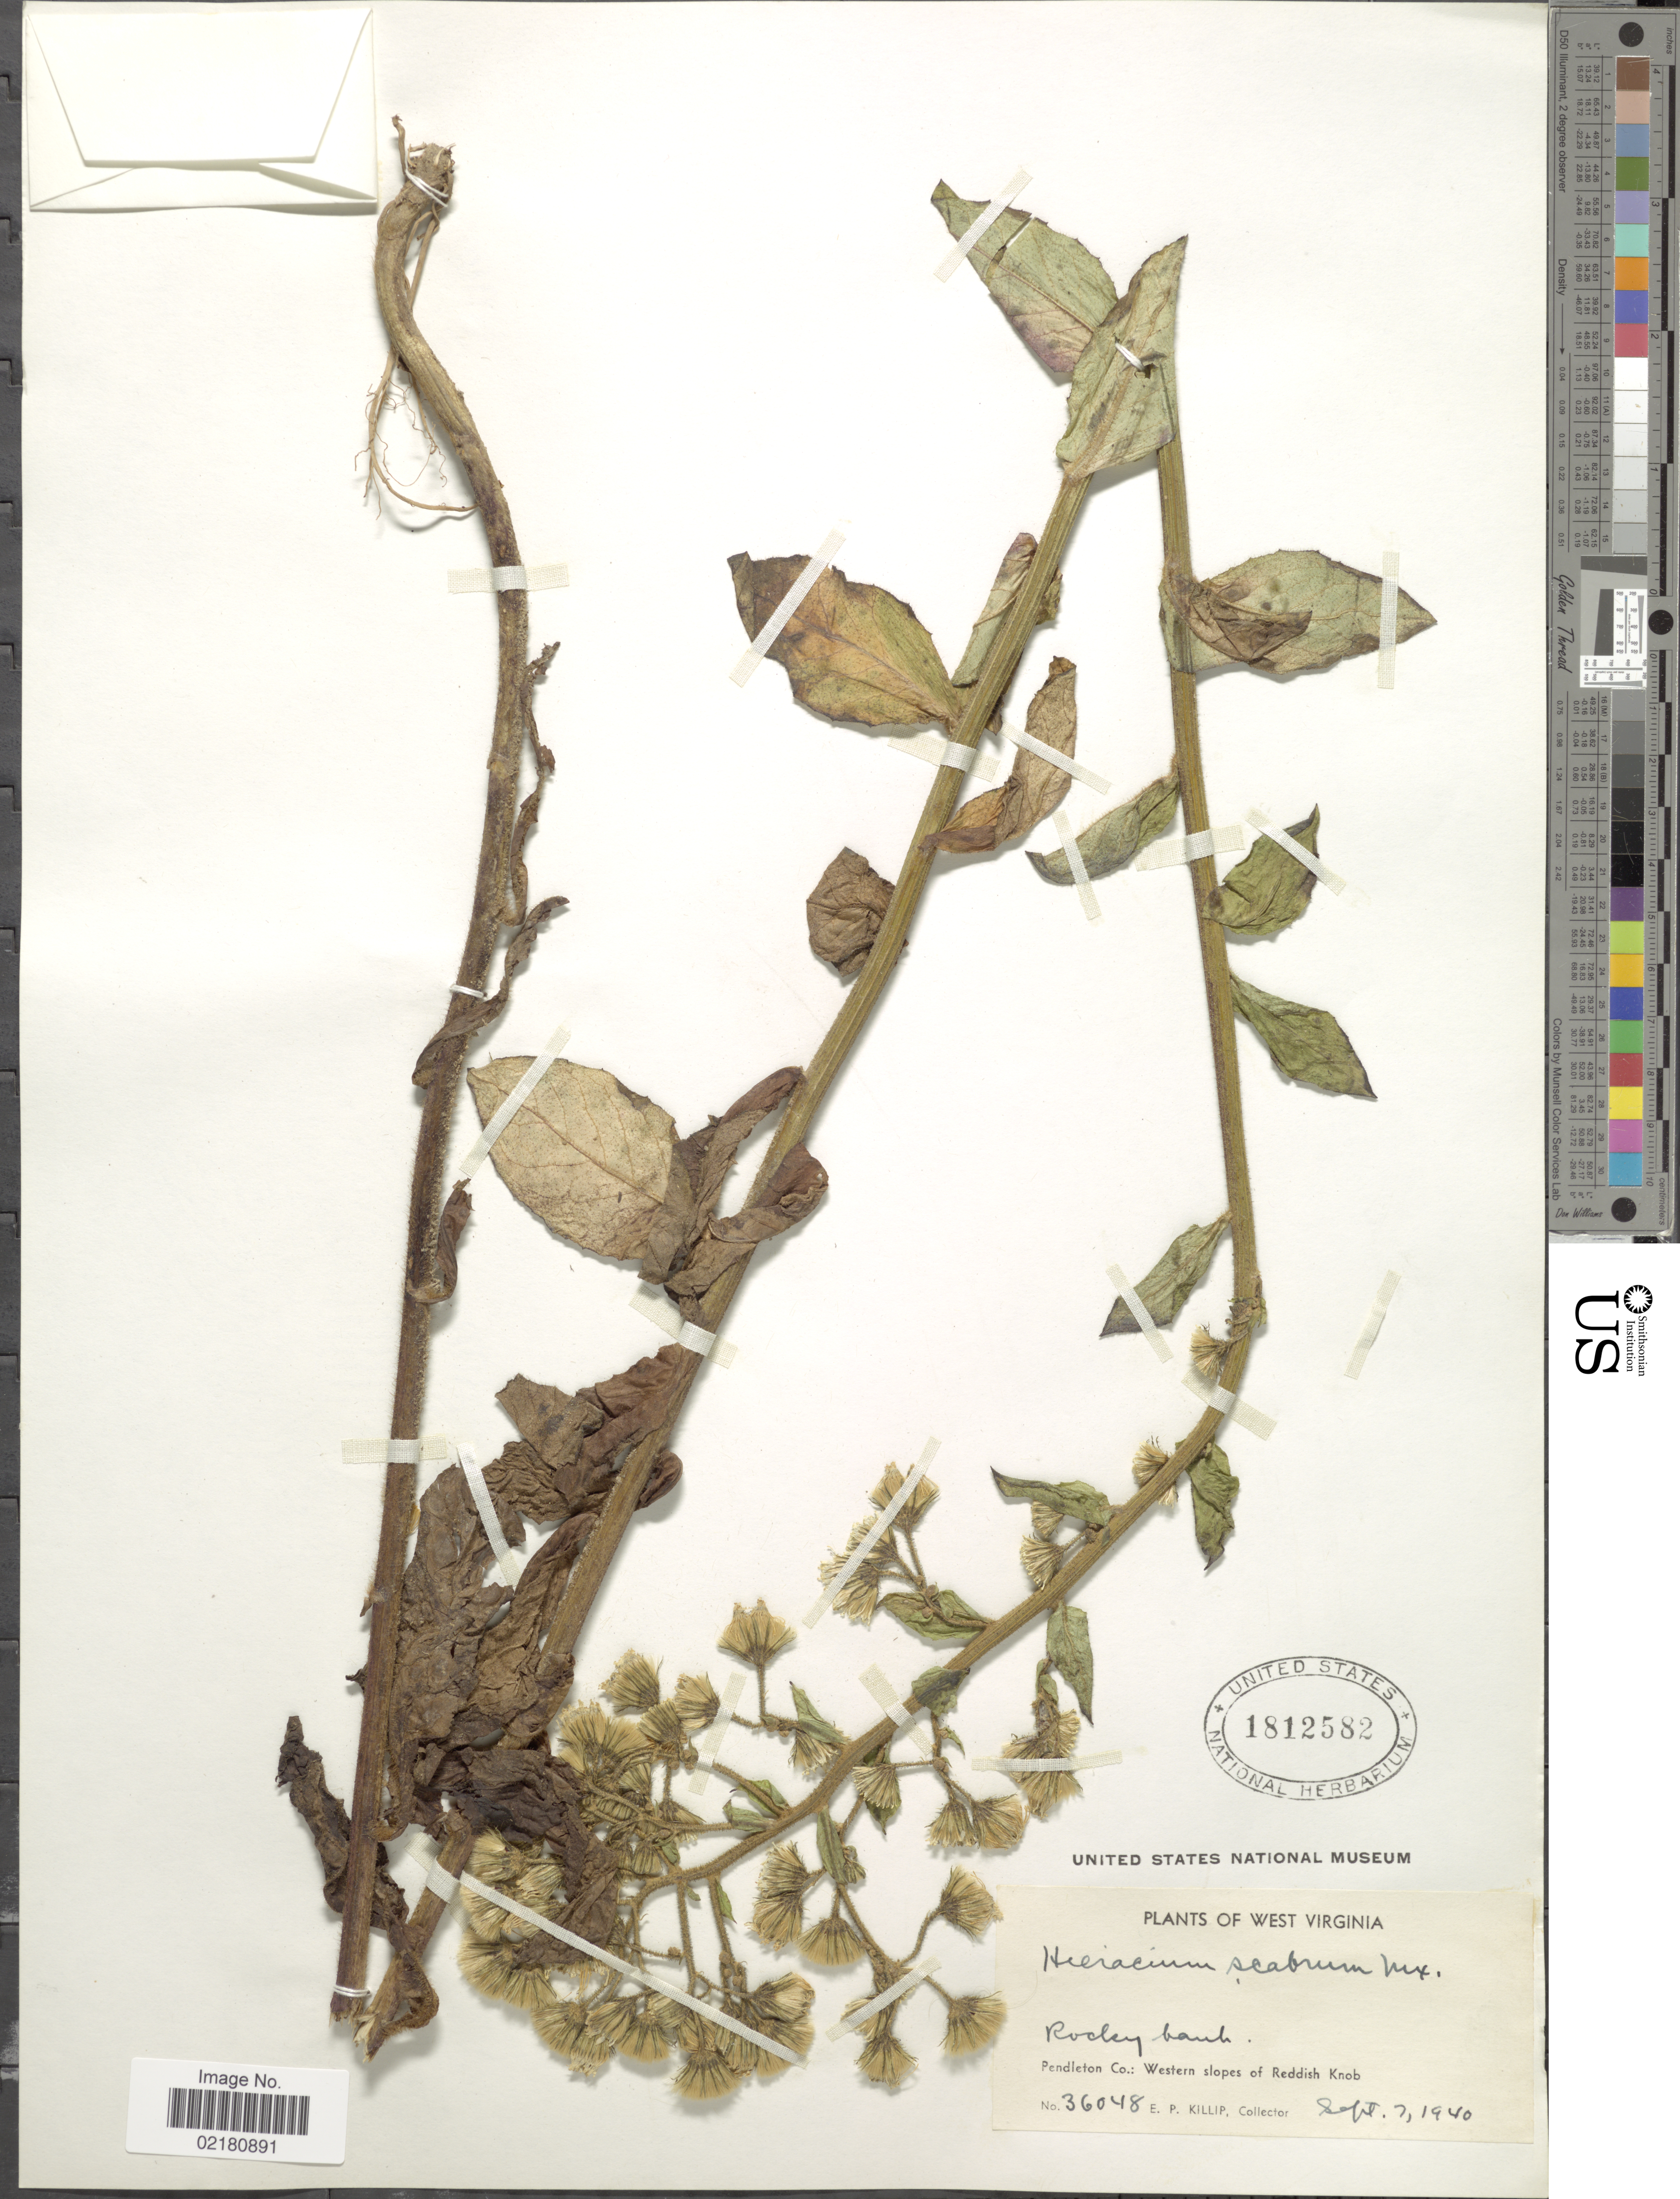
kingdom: Plantae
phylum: Tracheophyta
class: Magnoliopsida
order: Asterales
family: Asteraceae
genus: Pilosella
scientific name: Pilosella verruculata subsp. verruculata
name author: (Link) Soják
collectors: E. P. Killip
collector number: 36048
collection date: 1840-09-02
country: United States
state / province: West Virginia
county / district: Pendleton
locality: Rocky bank. Pendleton Co. : Western Slopes of Reddish Knob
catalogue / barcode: US 1812582